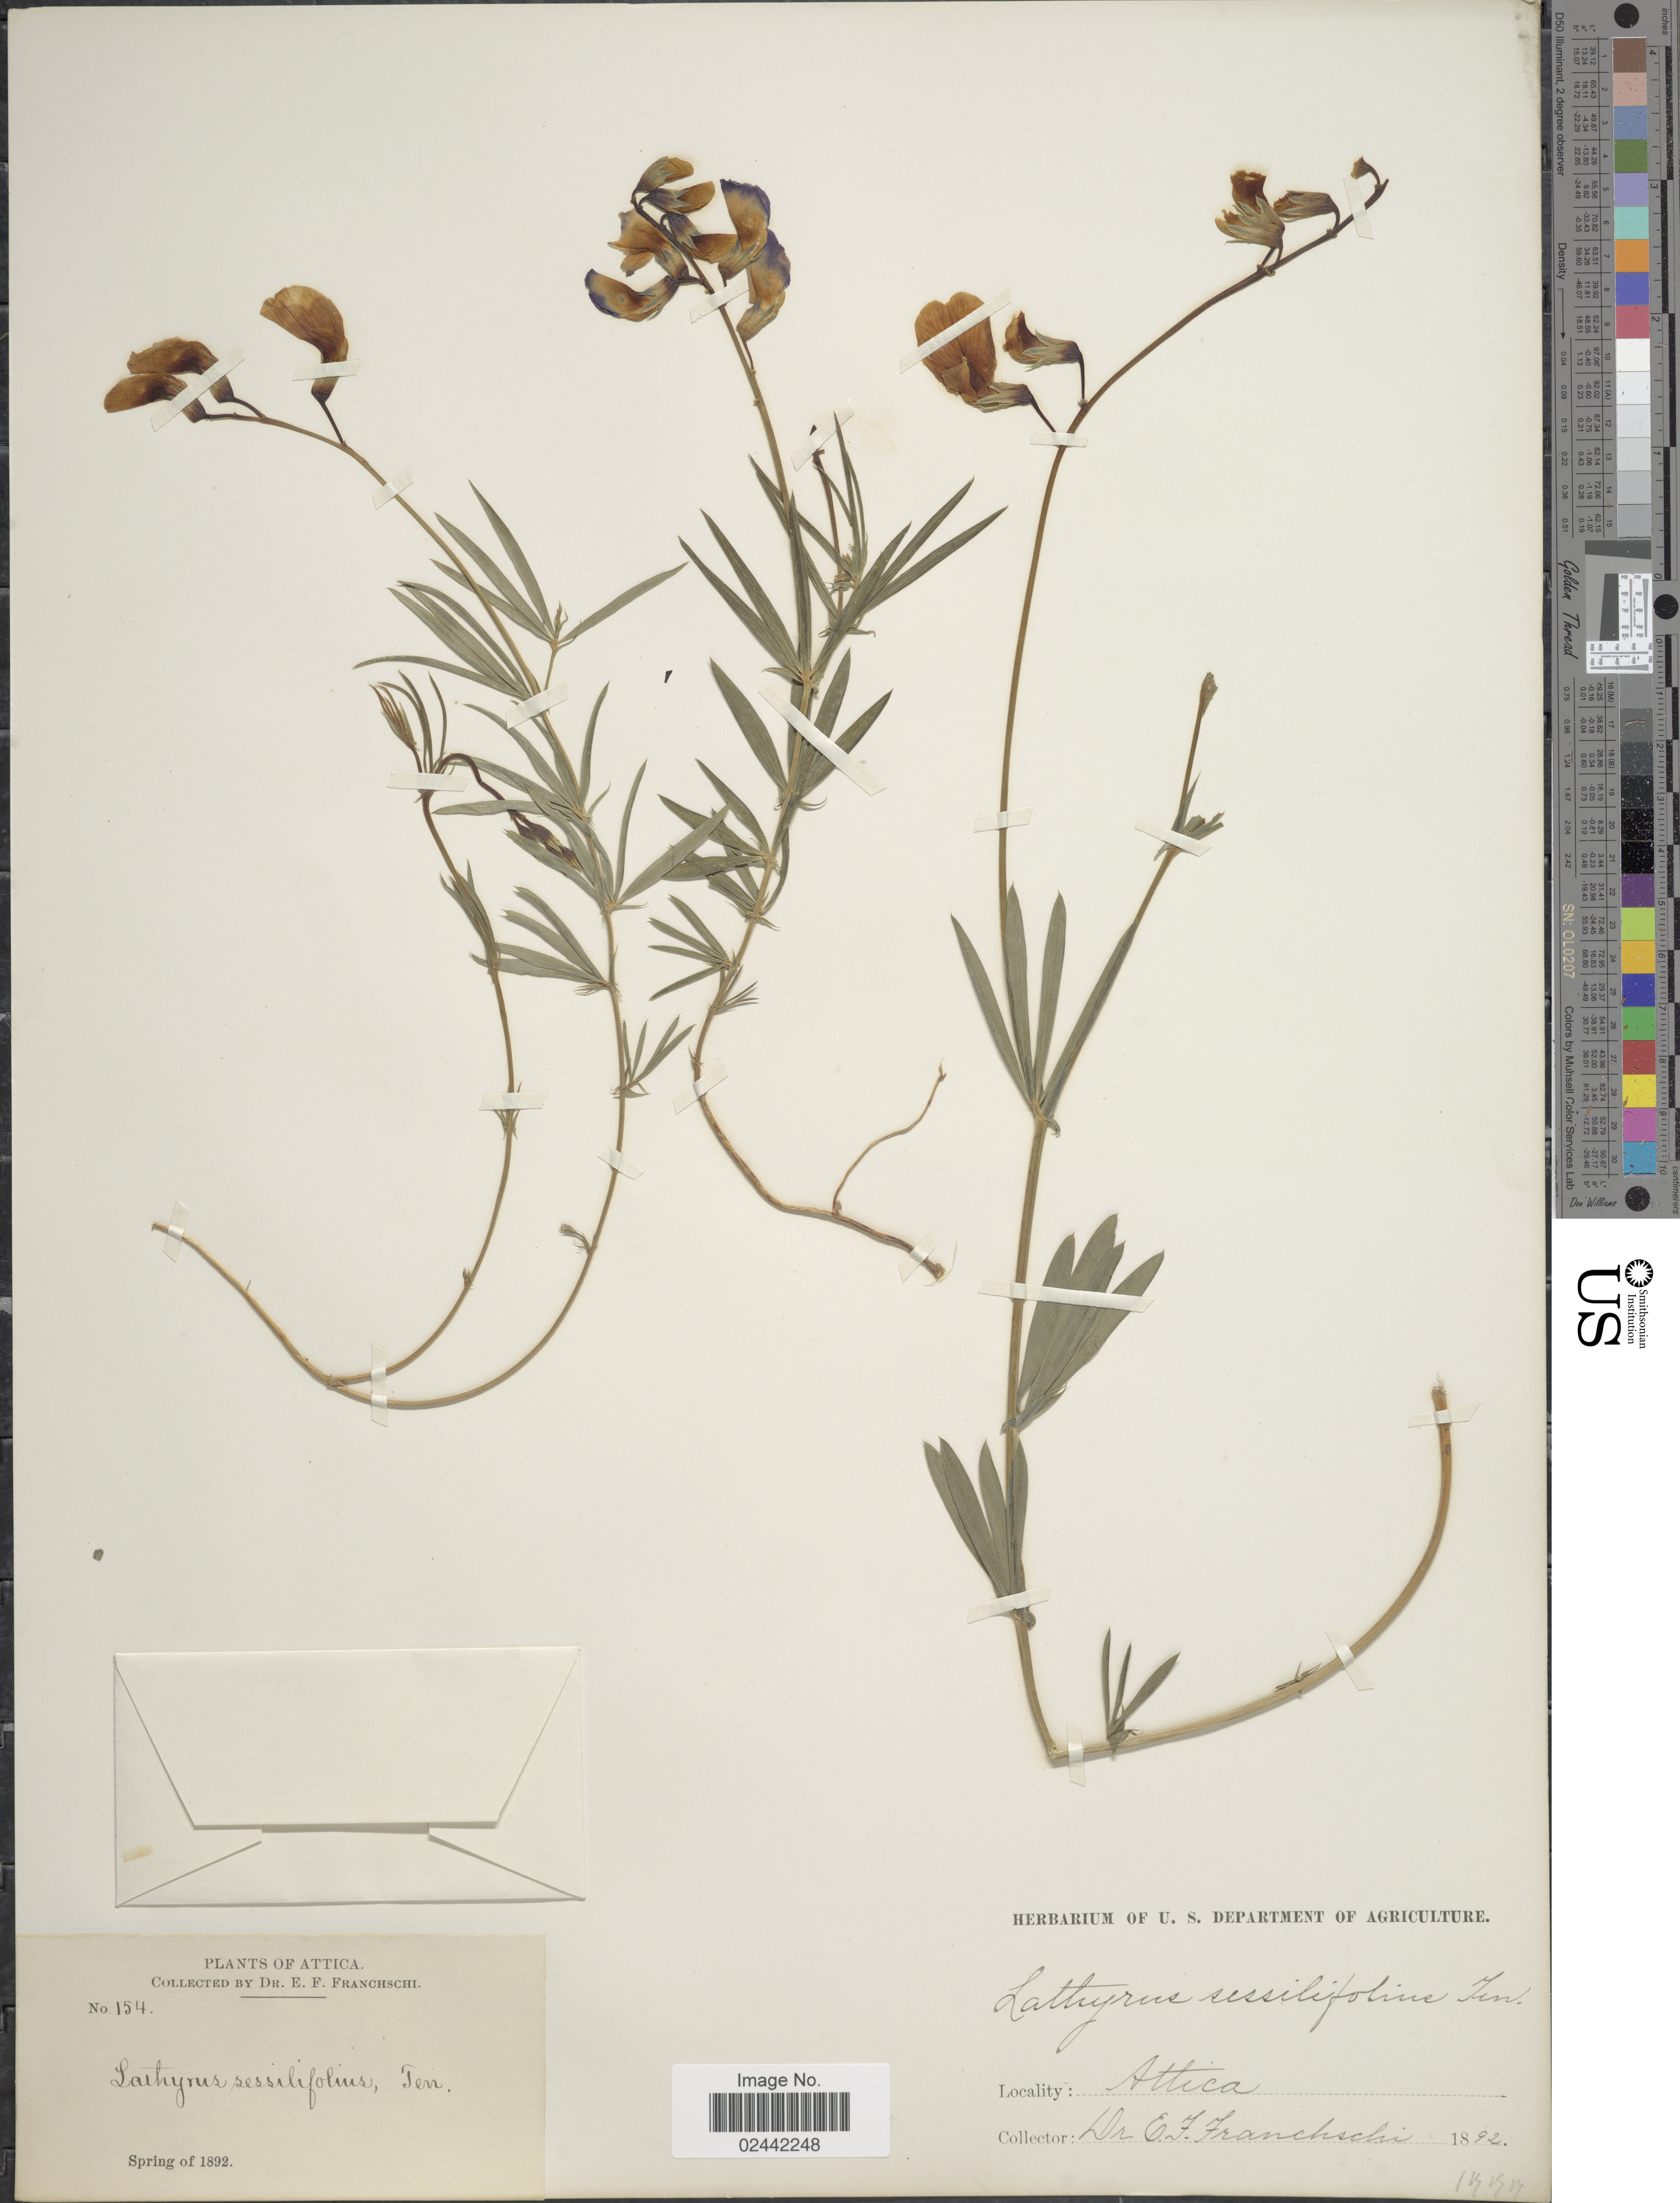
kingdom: Plantae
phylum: Tracheophyta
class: Magnoliopsida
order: Fabales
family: Fabaceae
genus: Lathyrus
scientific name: Lathyrus digitatus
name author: (M. Bieb.) Fiori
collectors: E. Franchschi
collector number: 154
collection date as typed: Spring of 1892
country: Greece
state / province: Attica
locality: Attica.